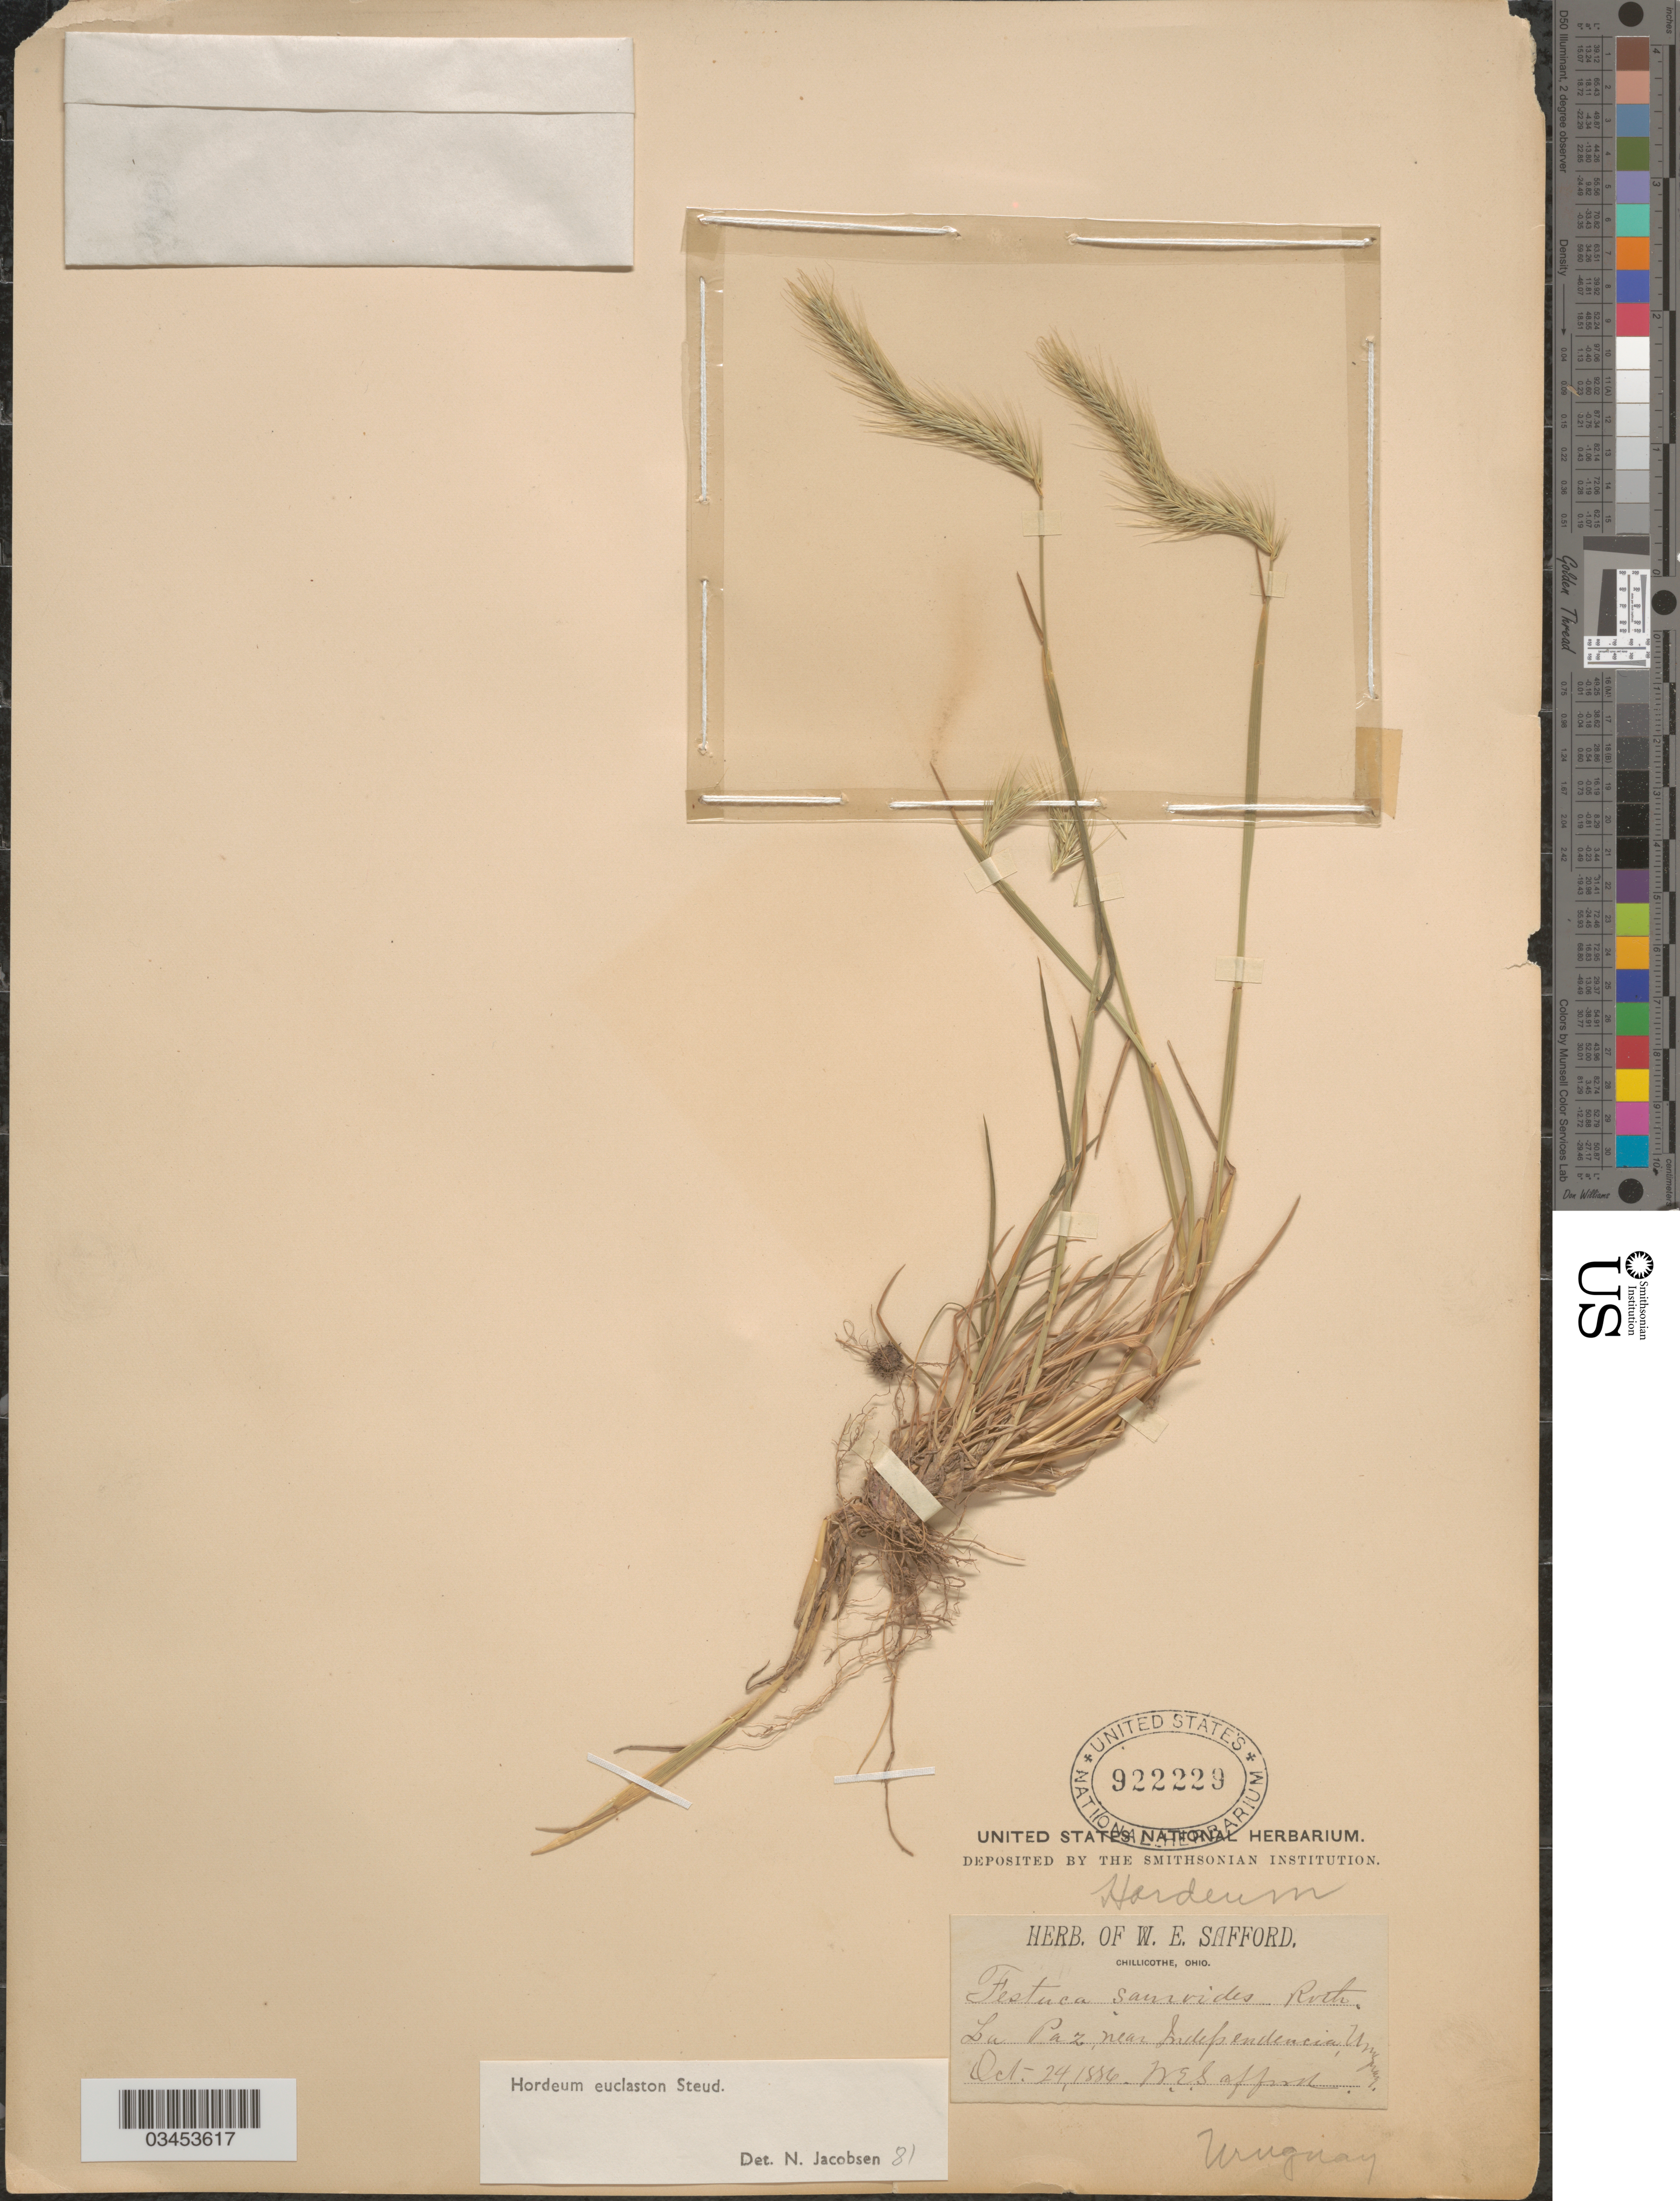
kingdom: Plantae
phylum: Tracheophyta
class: Liliopsida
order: Poales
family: Poaceae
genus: Hordeum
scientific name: Hordeum euclaston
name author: Steud.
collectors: W. E. Safford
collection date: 1886-10-24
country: Uruguay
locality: La Paz, near Independencia.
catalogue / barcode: US 922229